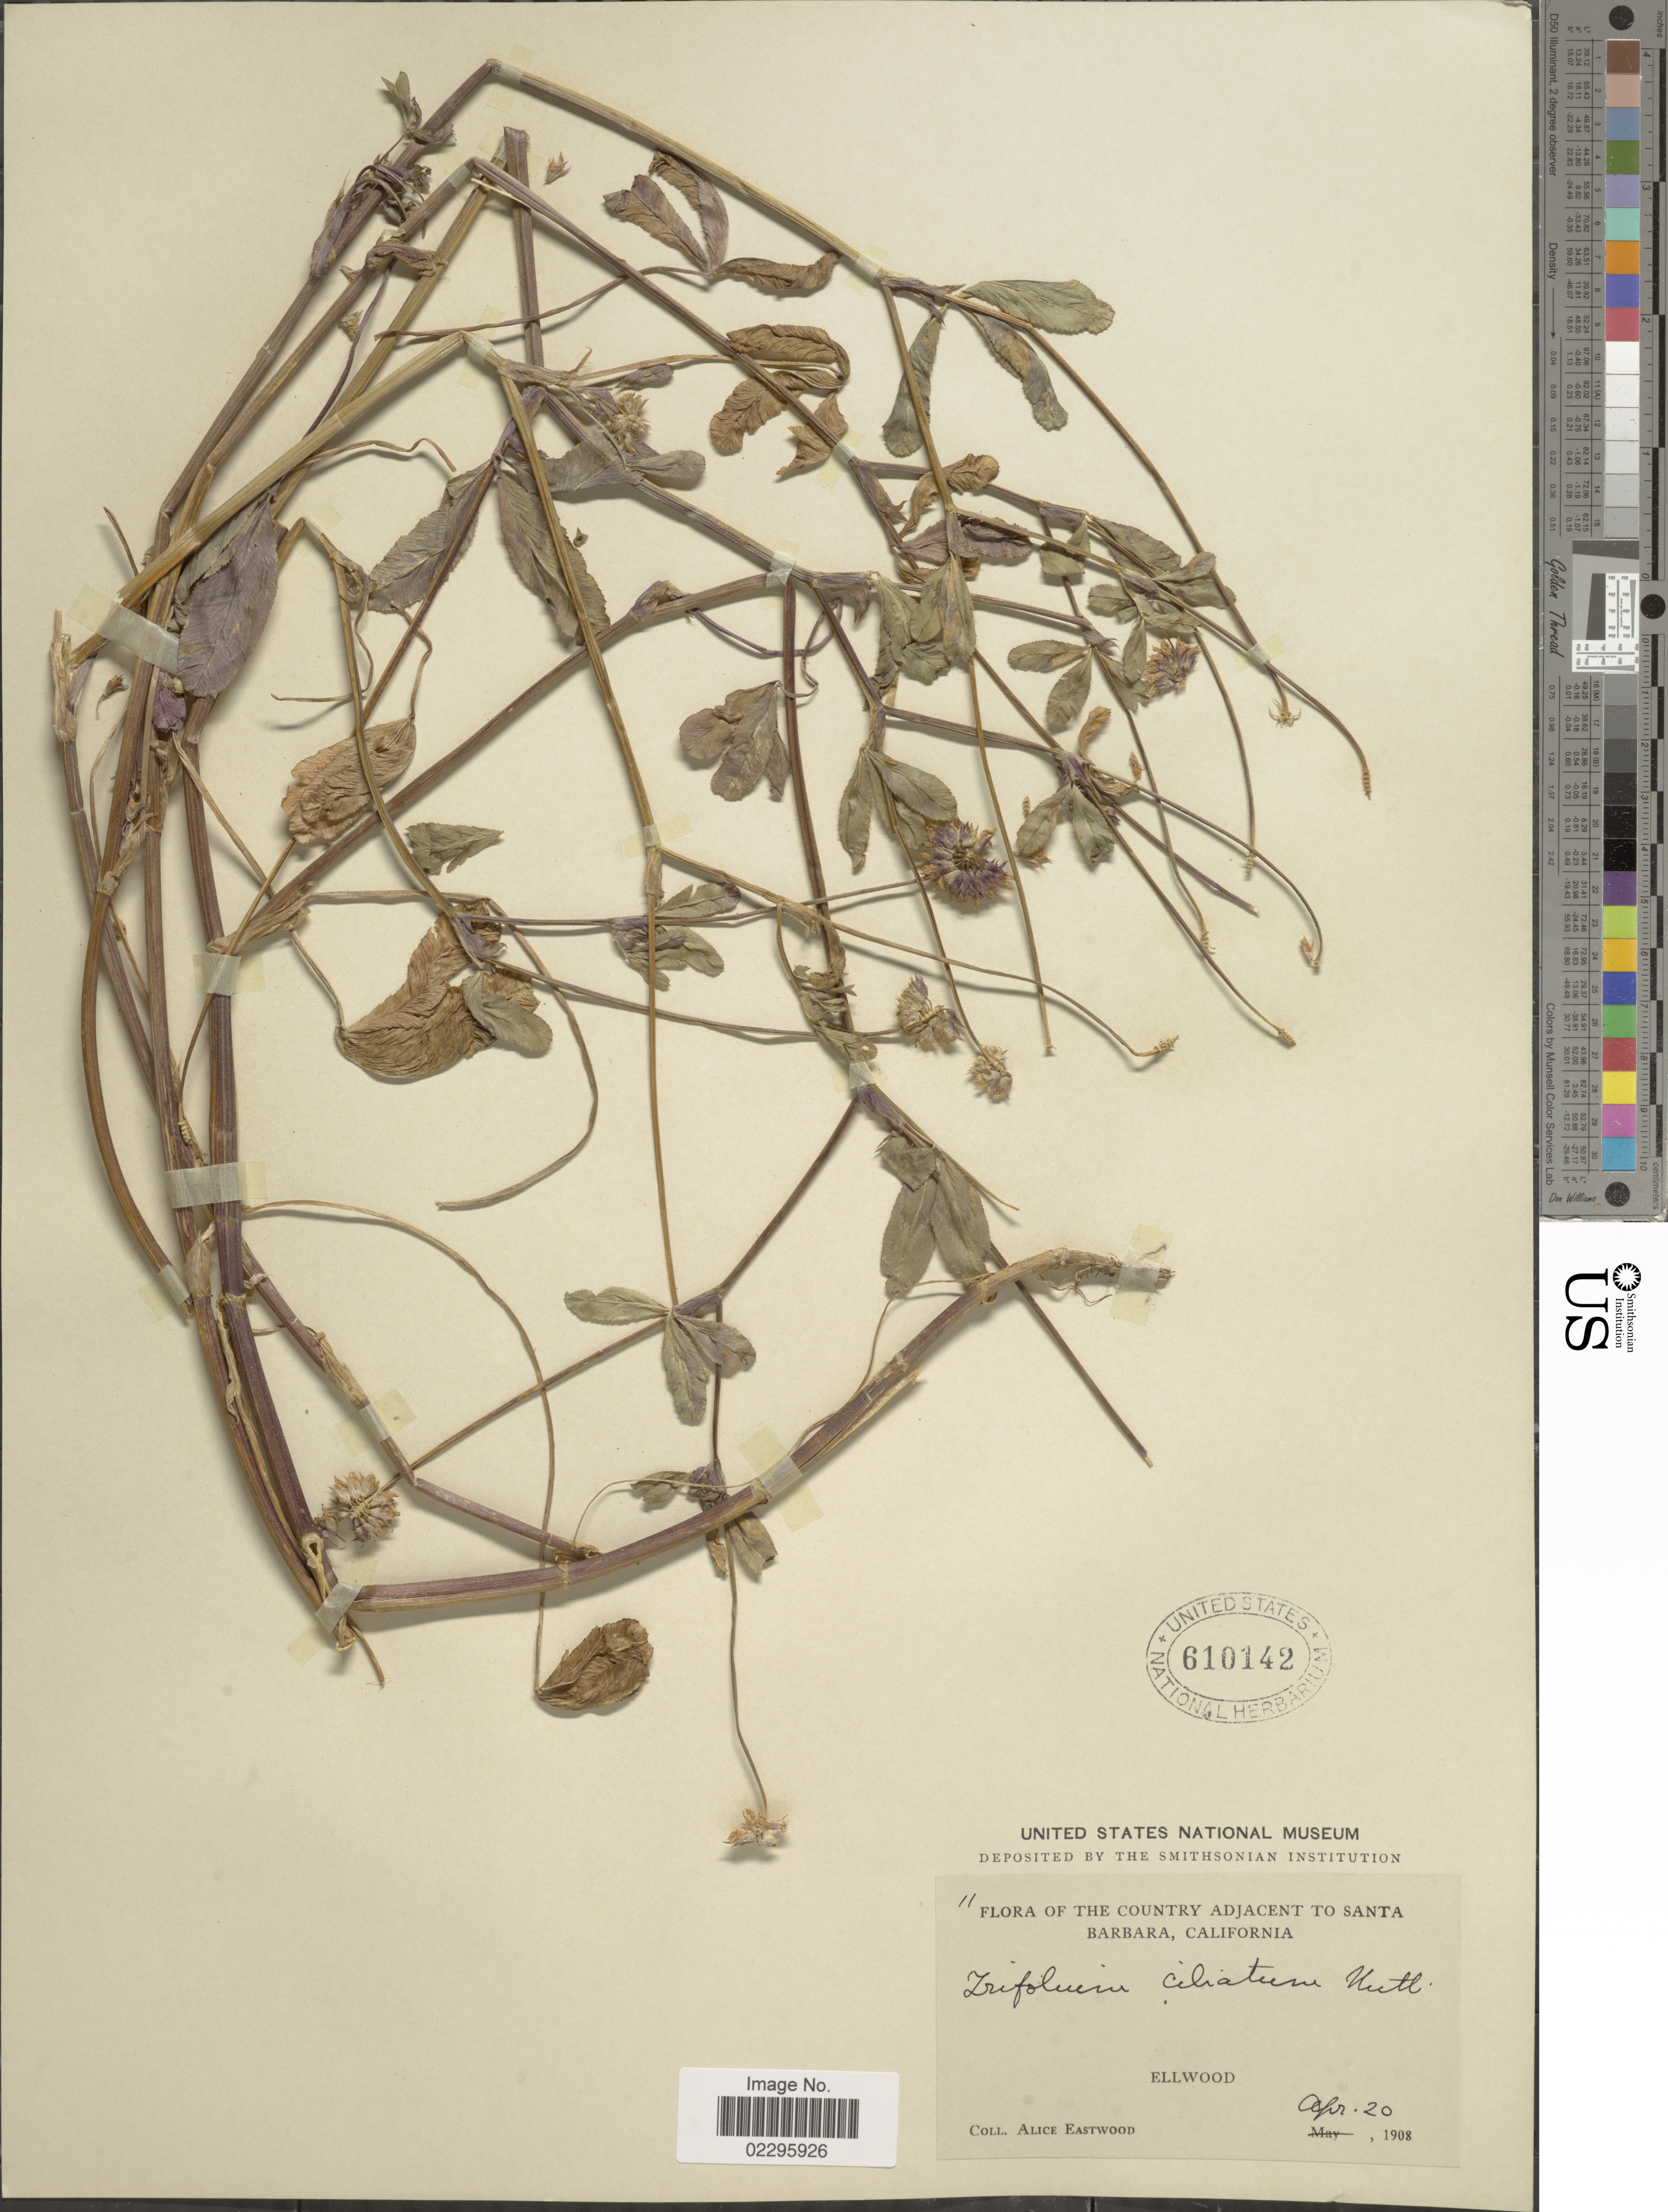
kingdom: Plantae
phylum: Tracheophyta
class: Magnoliopsida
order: Fabales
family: Fabaceae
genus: Trifolium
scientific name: Trifolium ciliolatum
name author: Benth.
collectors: A. Eastwood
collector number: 11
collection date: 1908-04-20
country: United States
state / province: California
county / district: Santa Barbara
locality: Country Adjacent to Santa Barbara, Ellwood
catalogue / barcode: US 610142